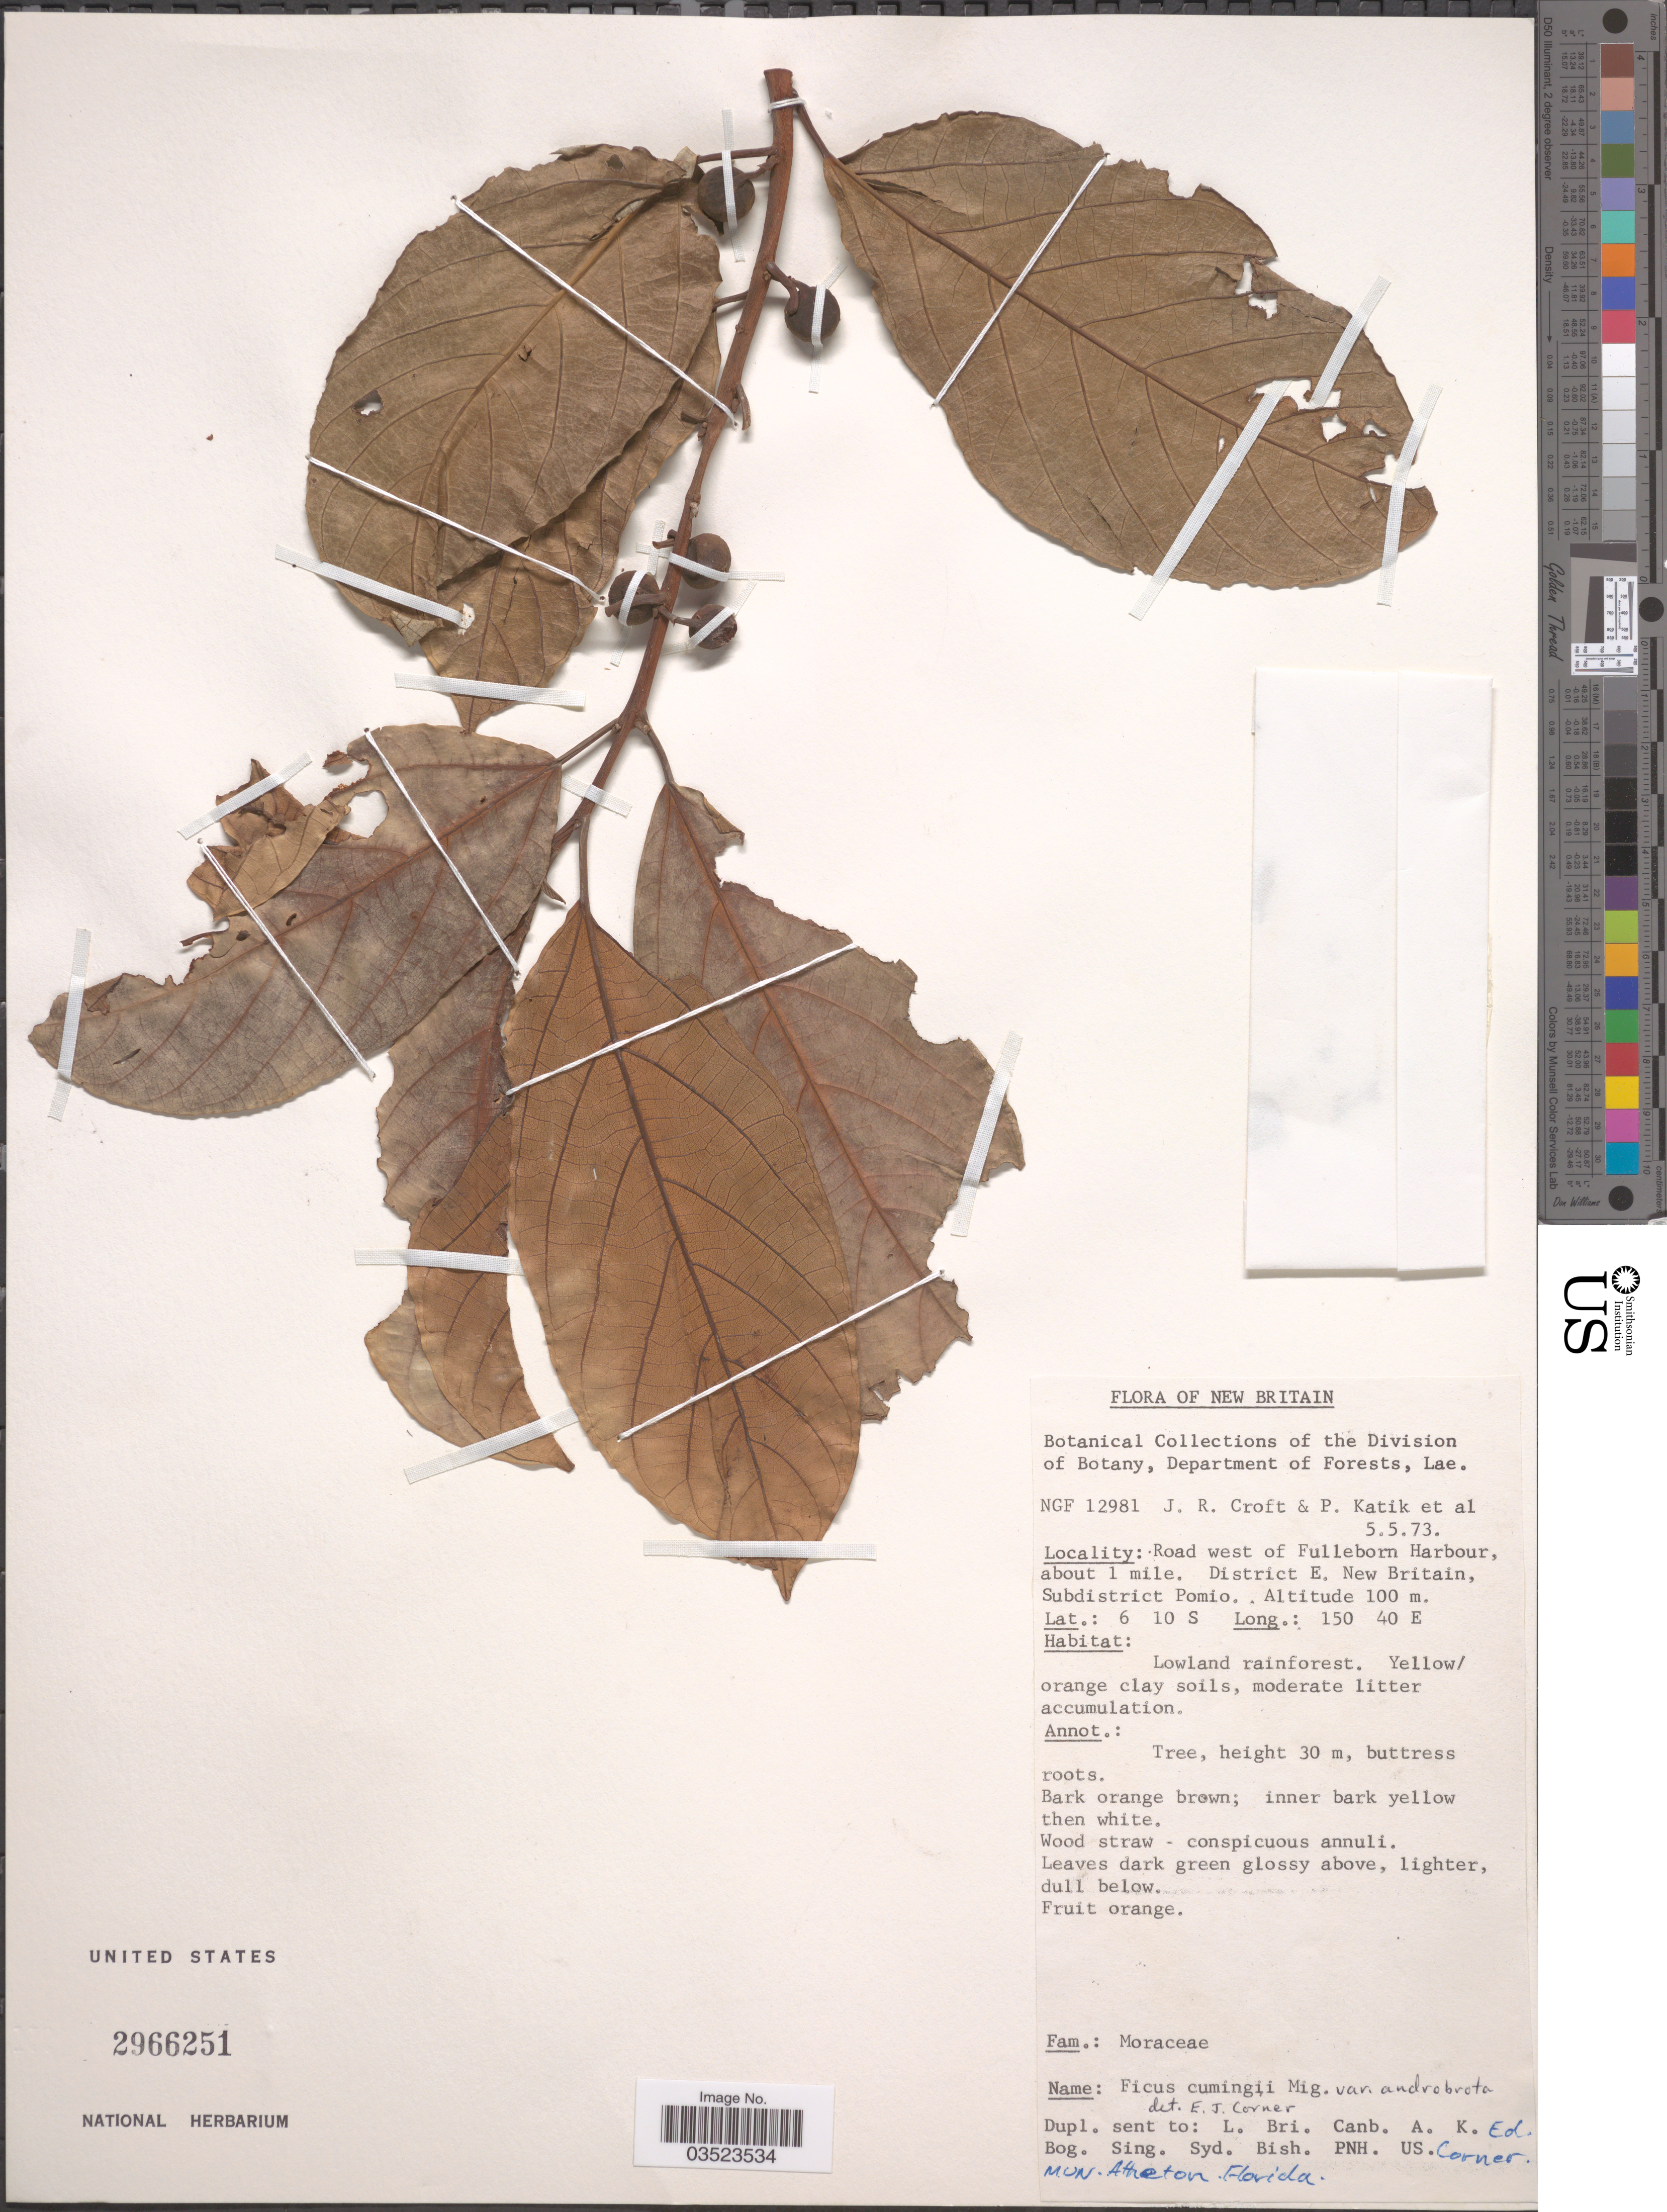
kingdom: Plantae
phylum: Tracheophyta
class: Magnoliopsida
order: Rosales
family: Moraceae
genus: Ficus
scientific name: Ficus cumingii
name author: Miq.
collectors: J. R. Croft, P. Katik & et al.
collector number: NGF12981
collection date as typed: Transcribed d/m/y: 5/5/73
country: Papua New Guinea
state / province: East New Britain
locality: New Britain. Road west of Fulleborn Harbour, about 1 mile. District E. New Britain, Subdistrict Pomio.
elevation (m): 100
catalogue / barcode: US 2966251